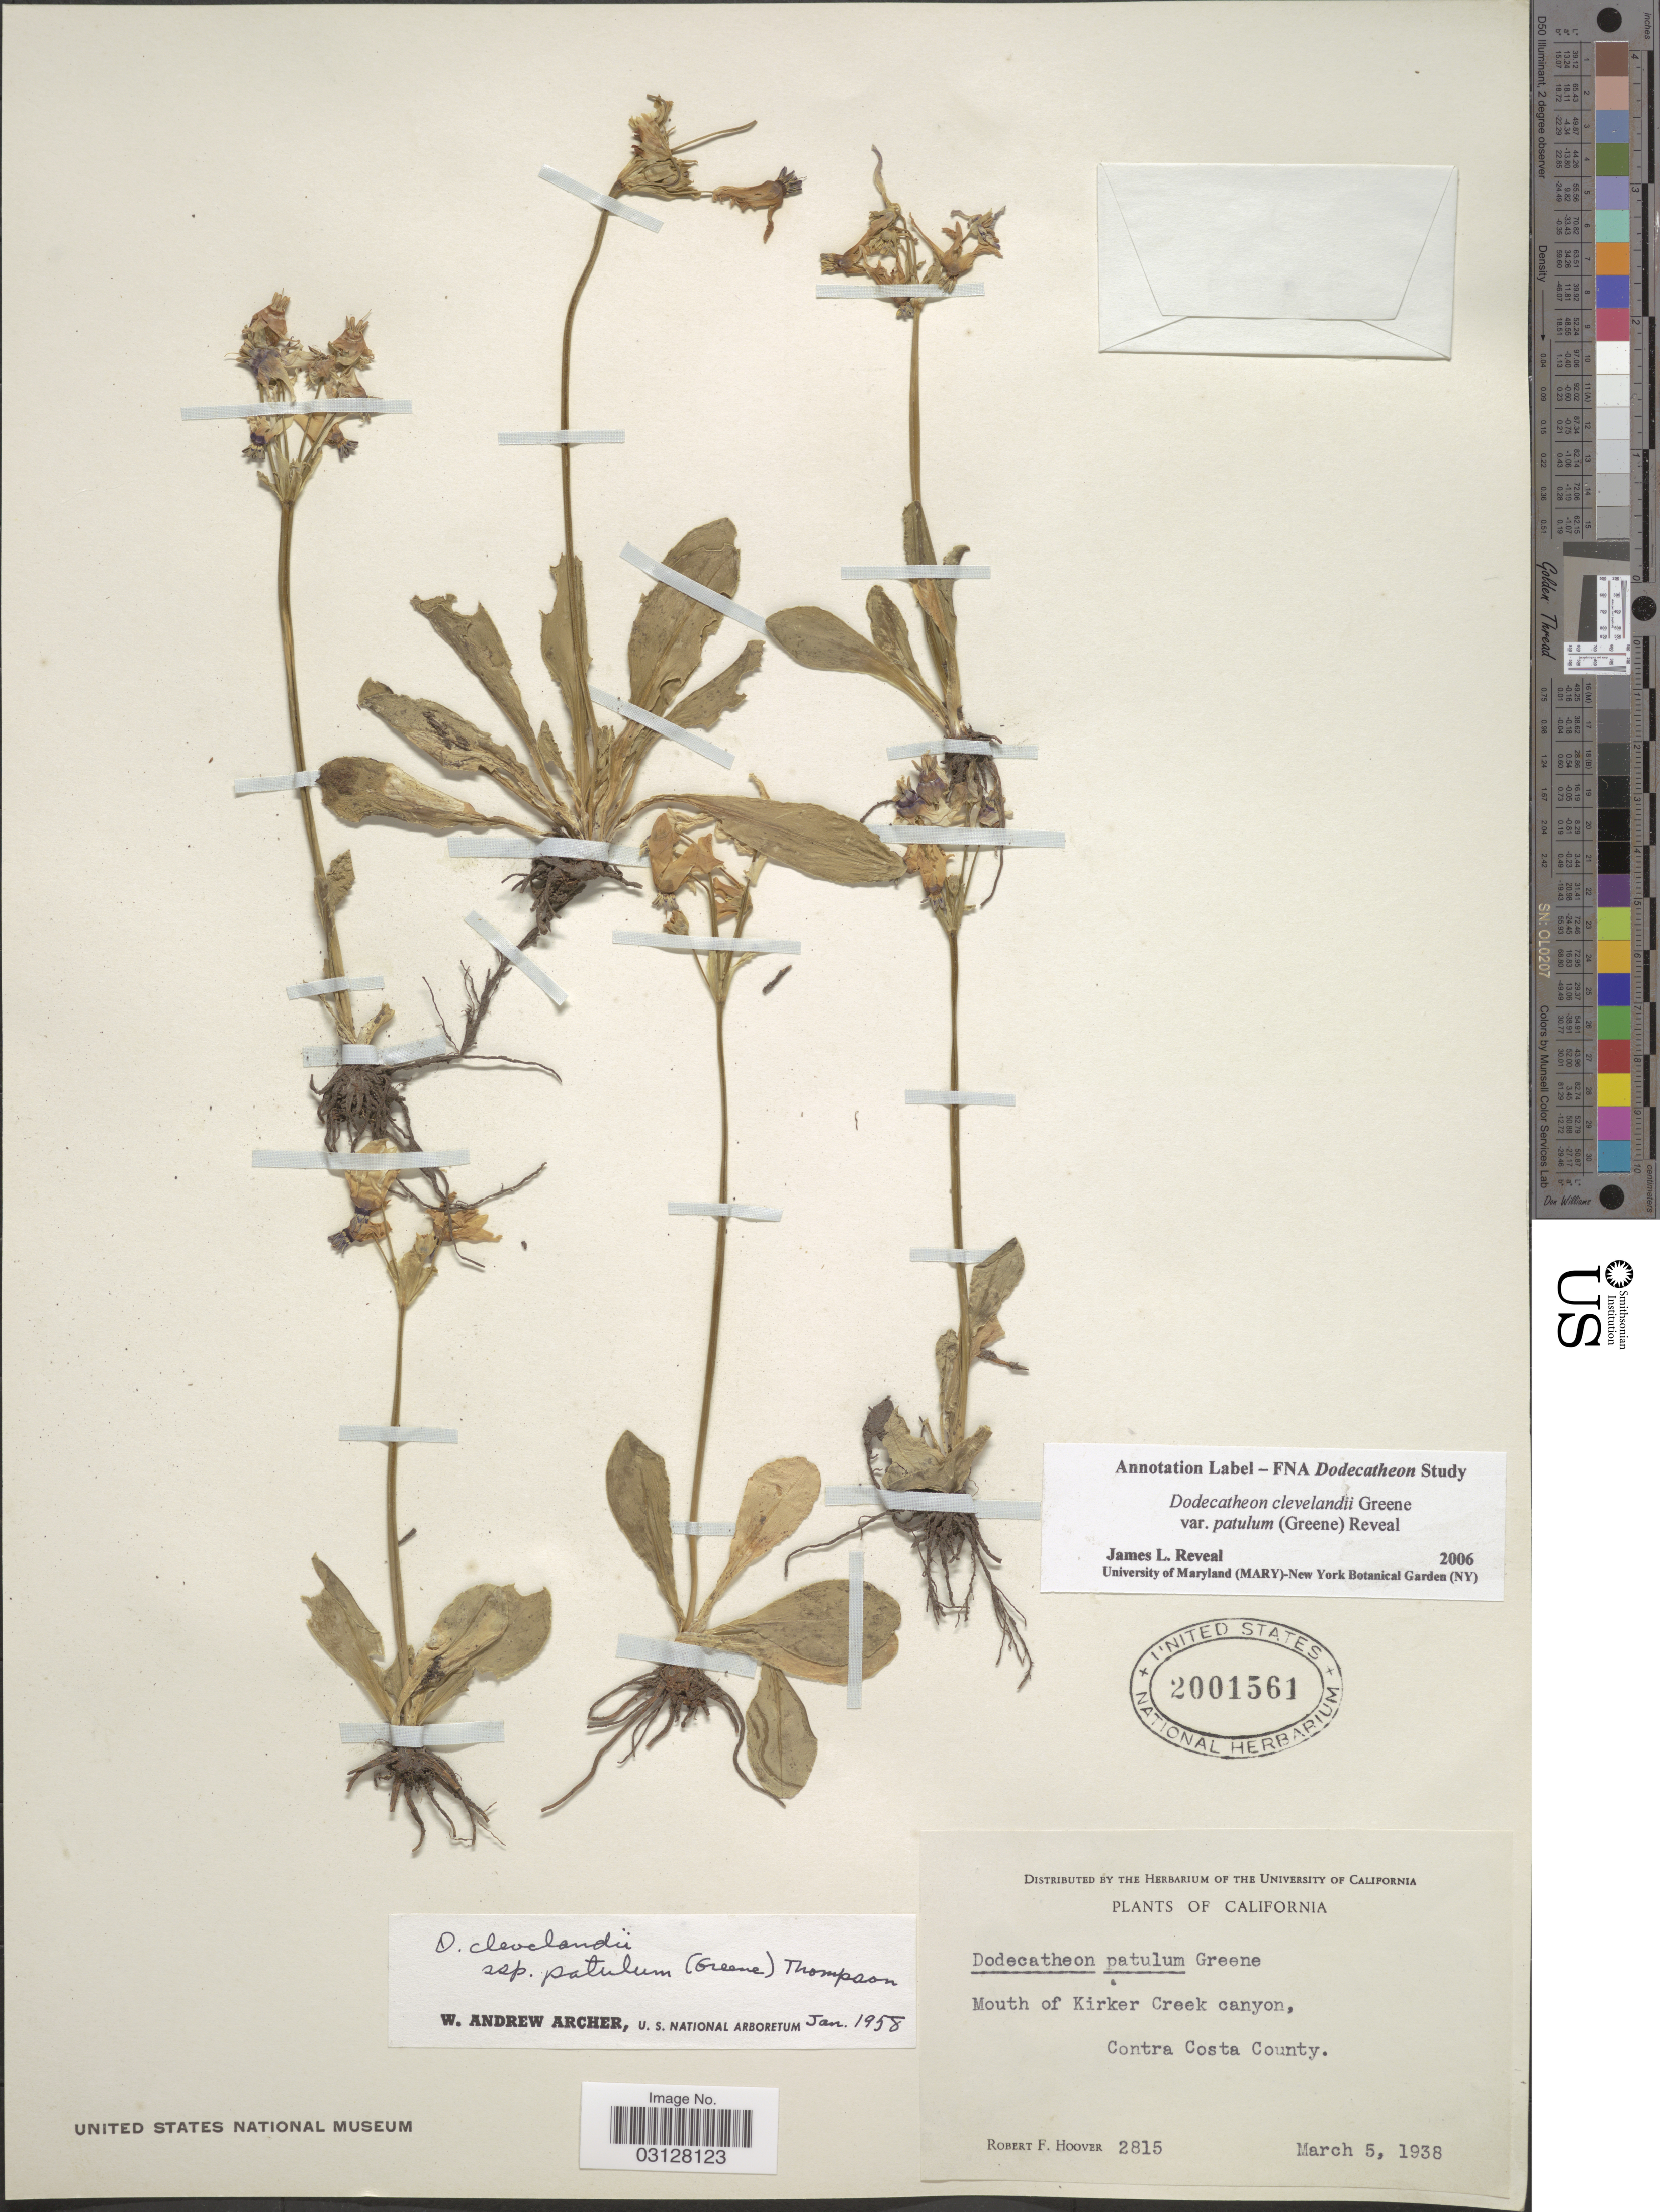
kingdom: Plantae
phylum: Tracheophyta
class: Magnoliopsida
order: Ericales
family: Primulaceae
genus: Dodecatheon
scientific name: Dodecatheon clevelandii var. patulum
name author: (Kuntze) Reveal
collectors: R. F. Hoover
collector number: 2815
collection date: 1938-03-05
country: United States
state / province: California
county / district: Contra Costa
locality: Mouth of Kirker Creek canyon, Contra Costa County.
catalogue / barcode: US 2001561